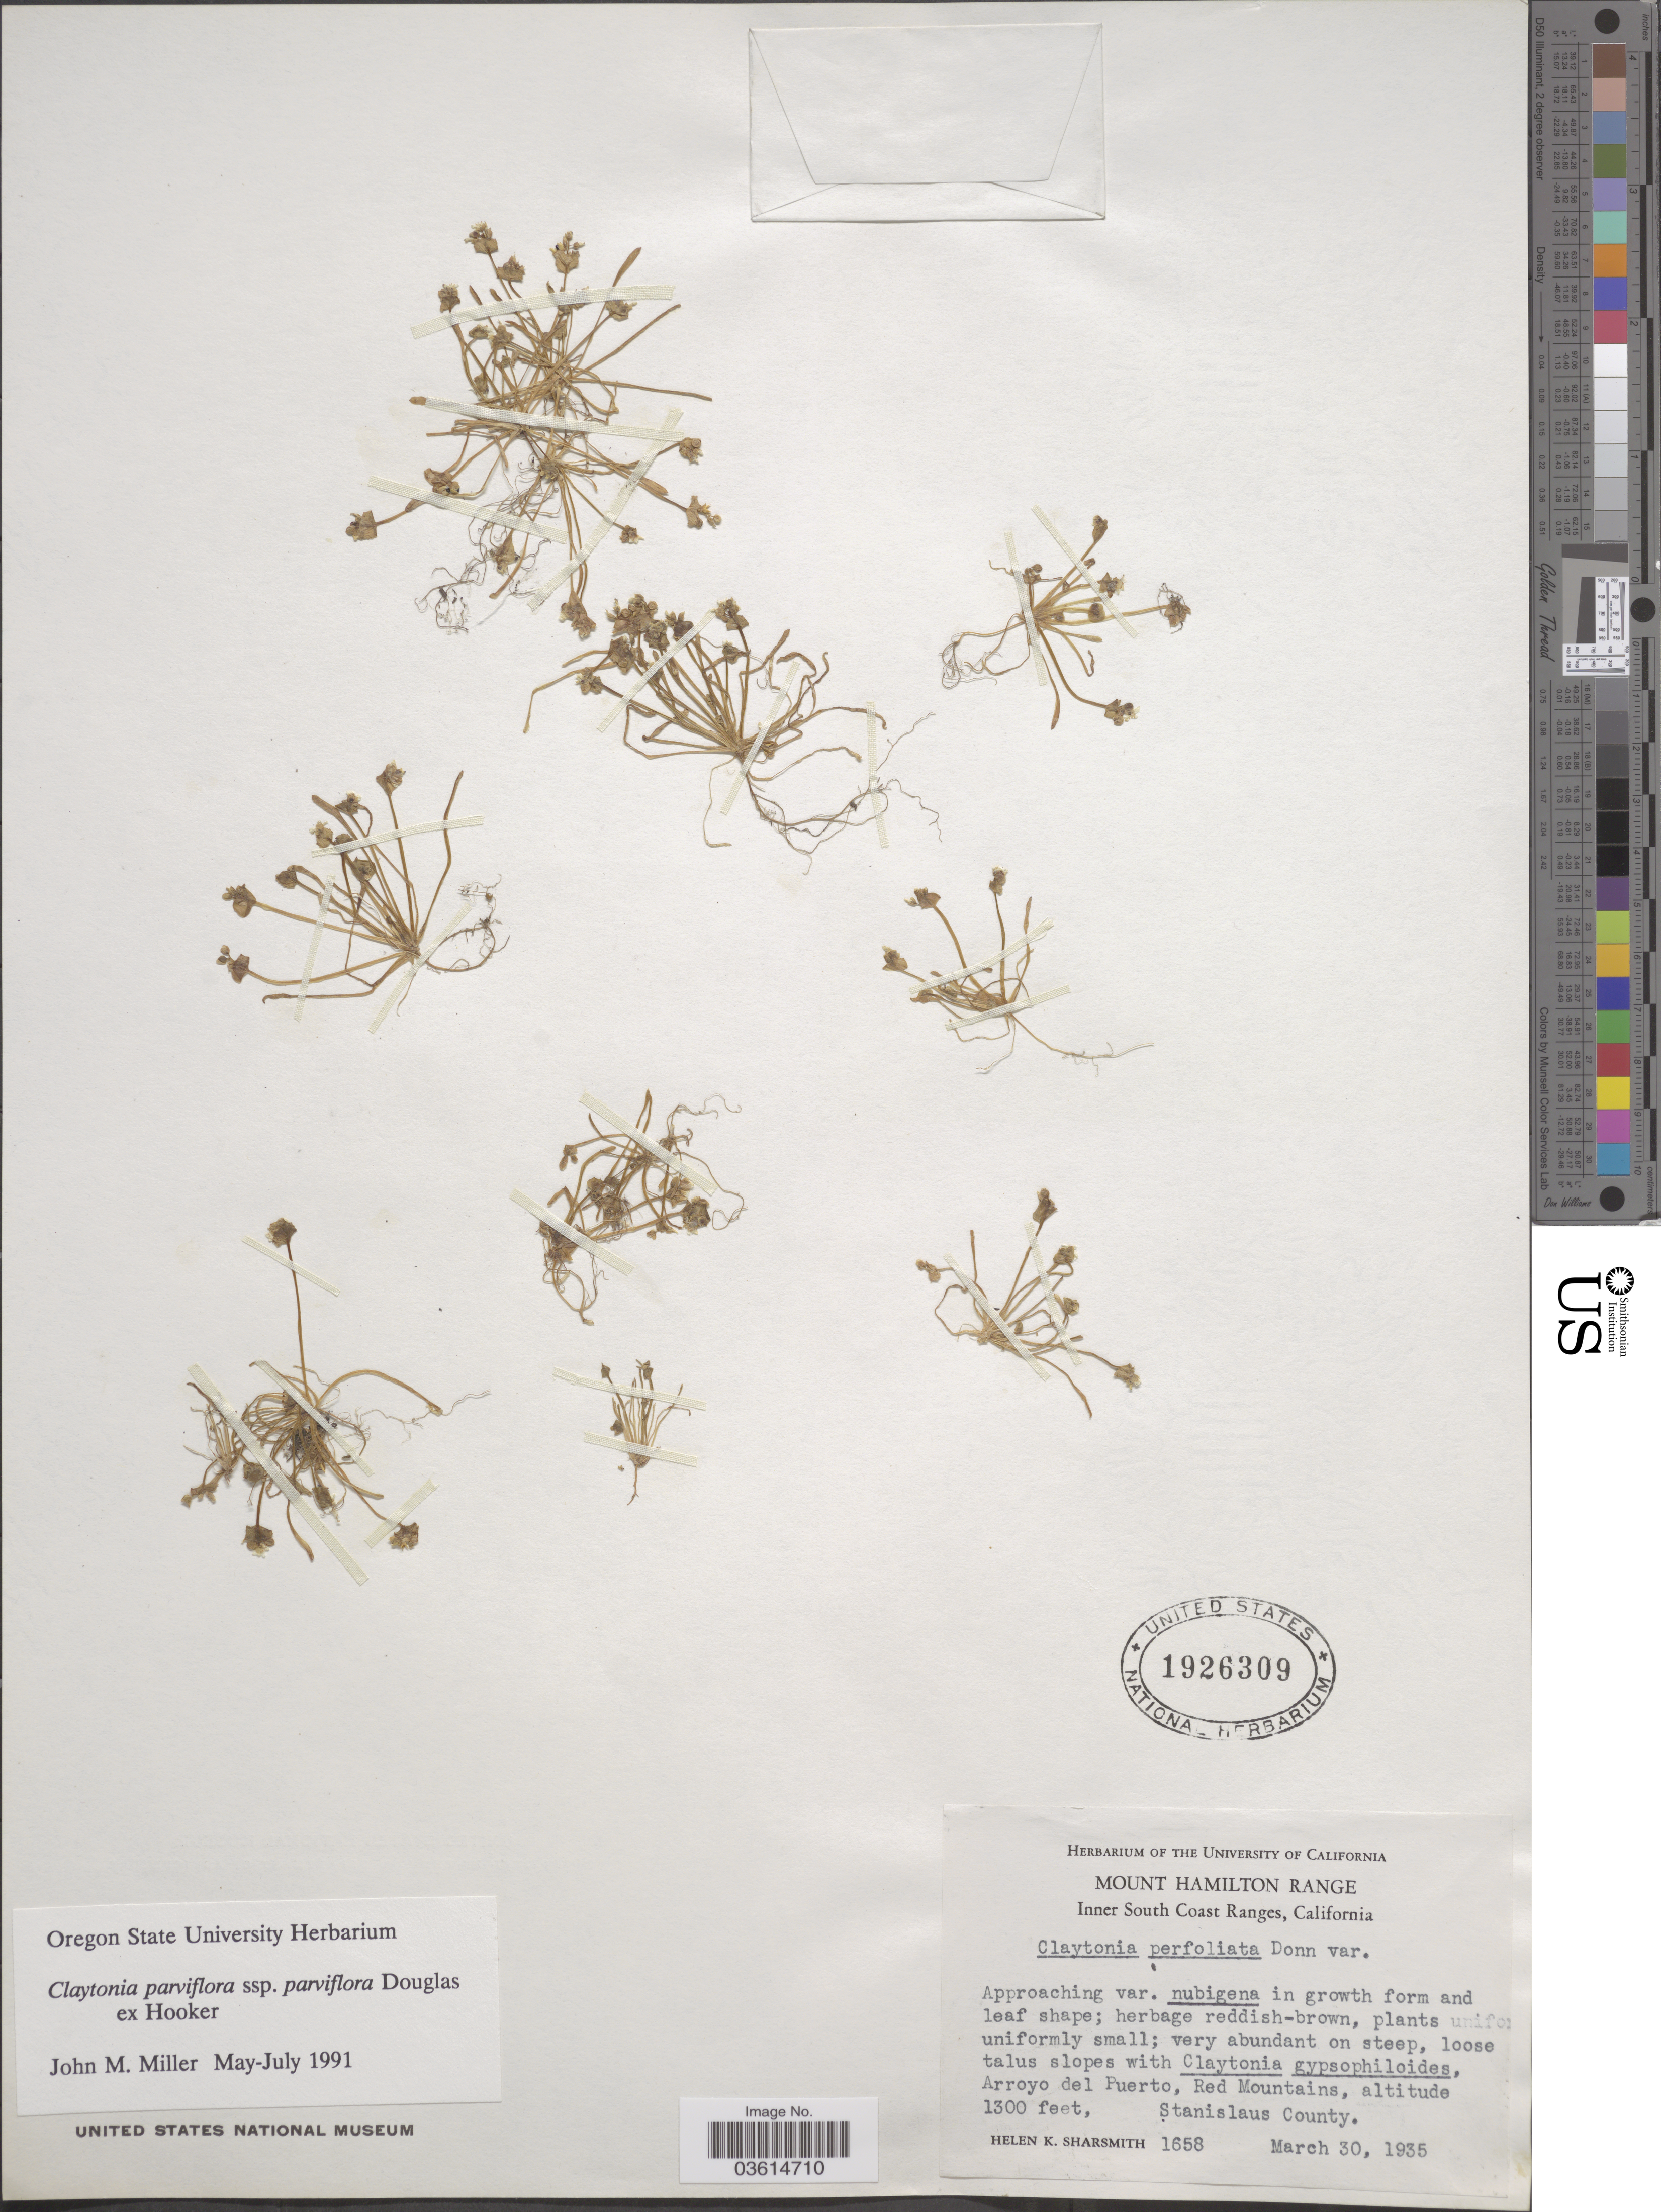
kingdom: Plantae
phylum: Tracheophyta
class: Magnoliopsida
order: Caryophyllales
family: Montiaceae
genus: Claytonia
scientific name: Claytonia parviflora subsp. parviflora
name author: Douglas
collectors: H. Sharsmith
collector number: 1658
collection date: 1935-03-30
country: United States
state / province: California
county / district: Stanislaus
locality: Mount Hamilton Range. Inner South Coast Ranges. Arroyo del Puerto, Red Mountains. Stanislaus County.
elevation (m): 396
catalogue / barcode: US 1926309